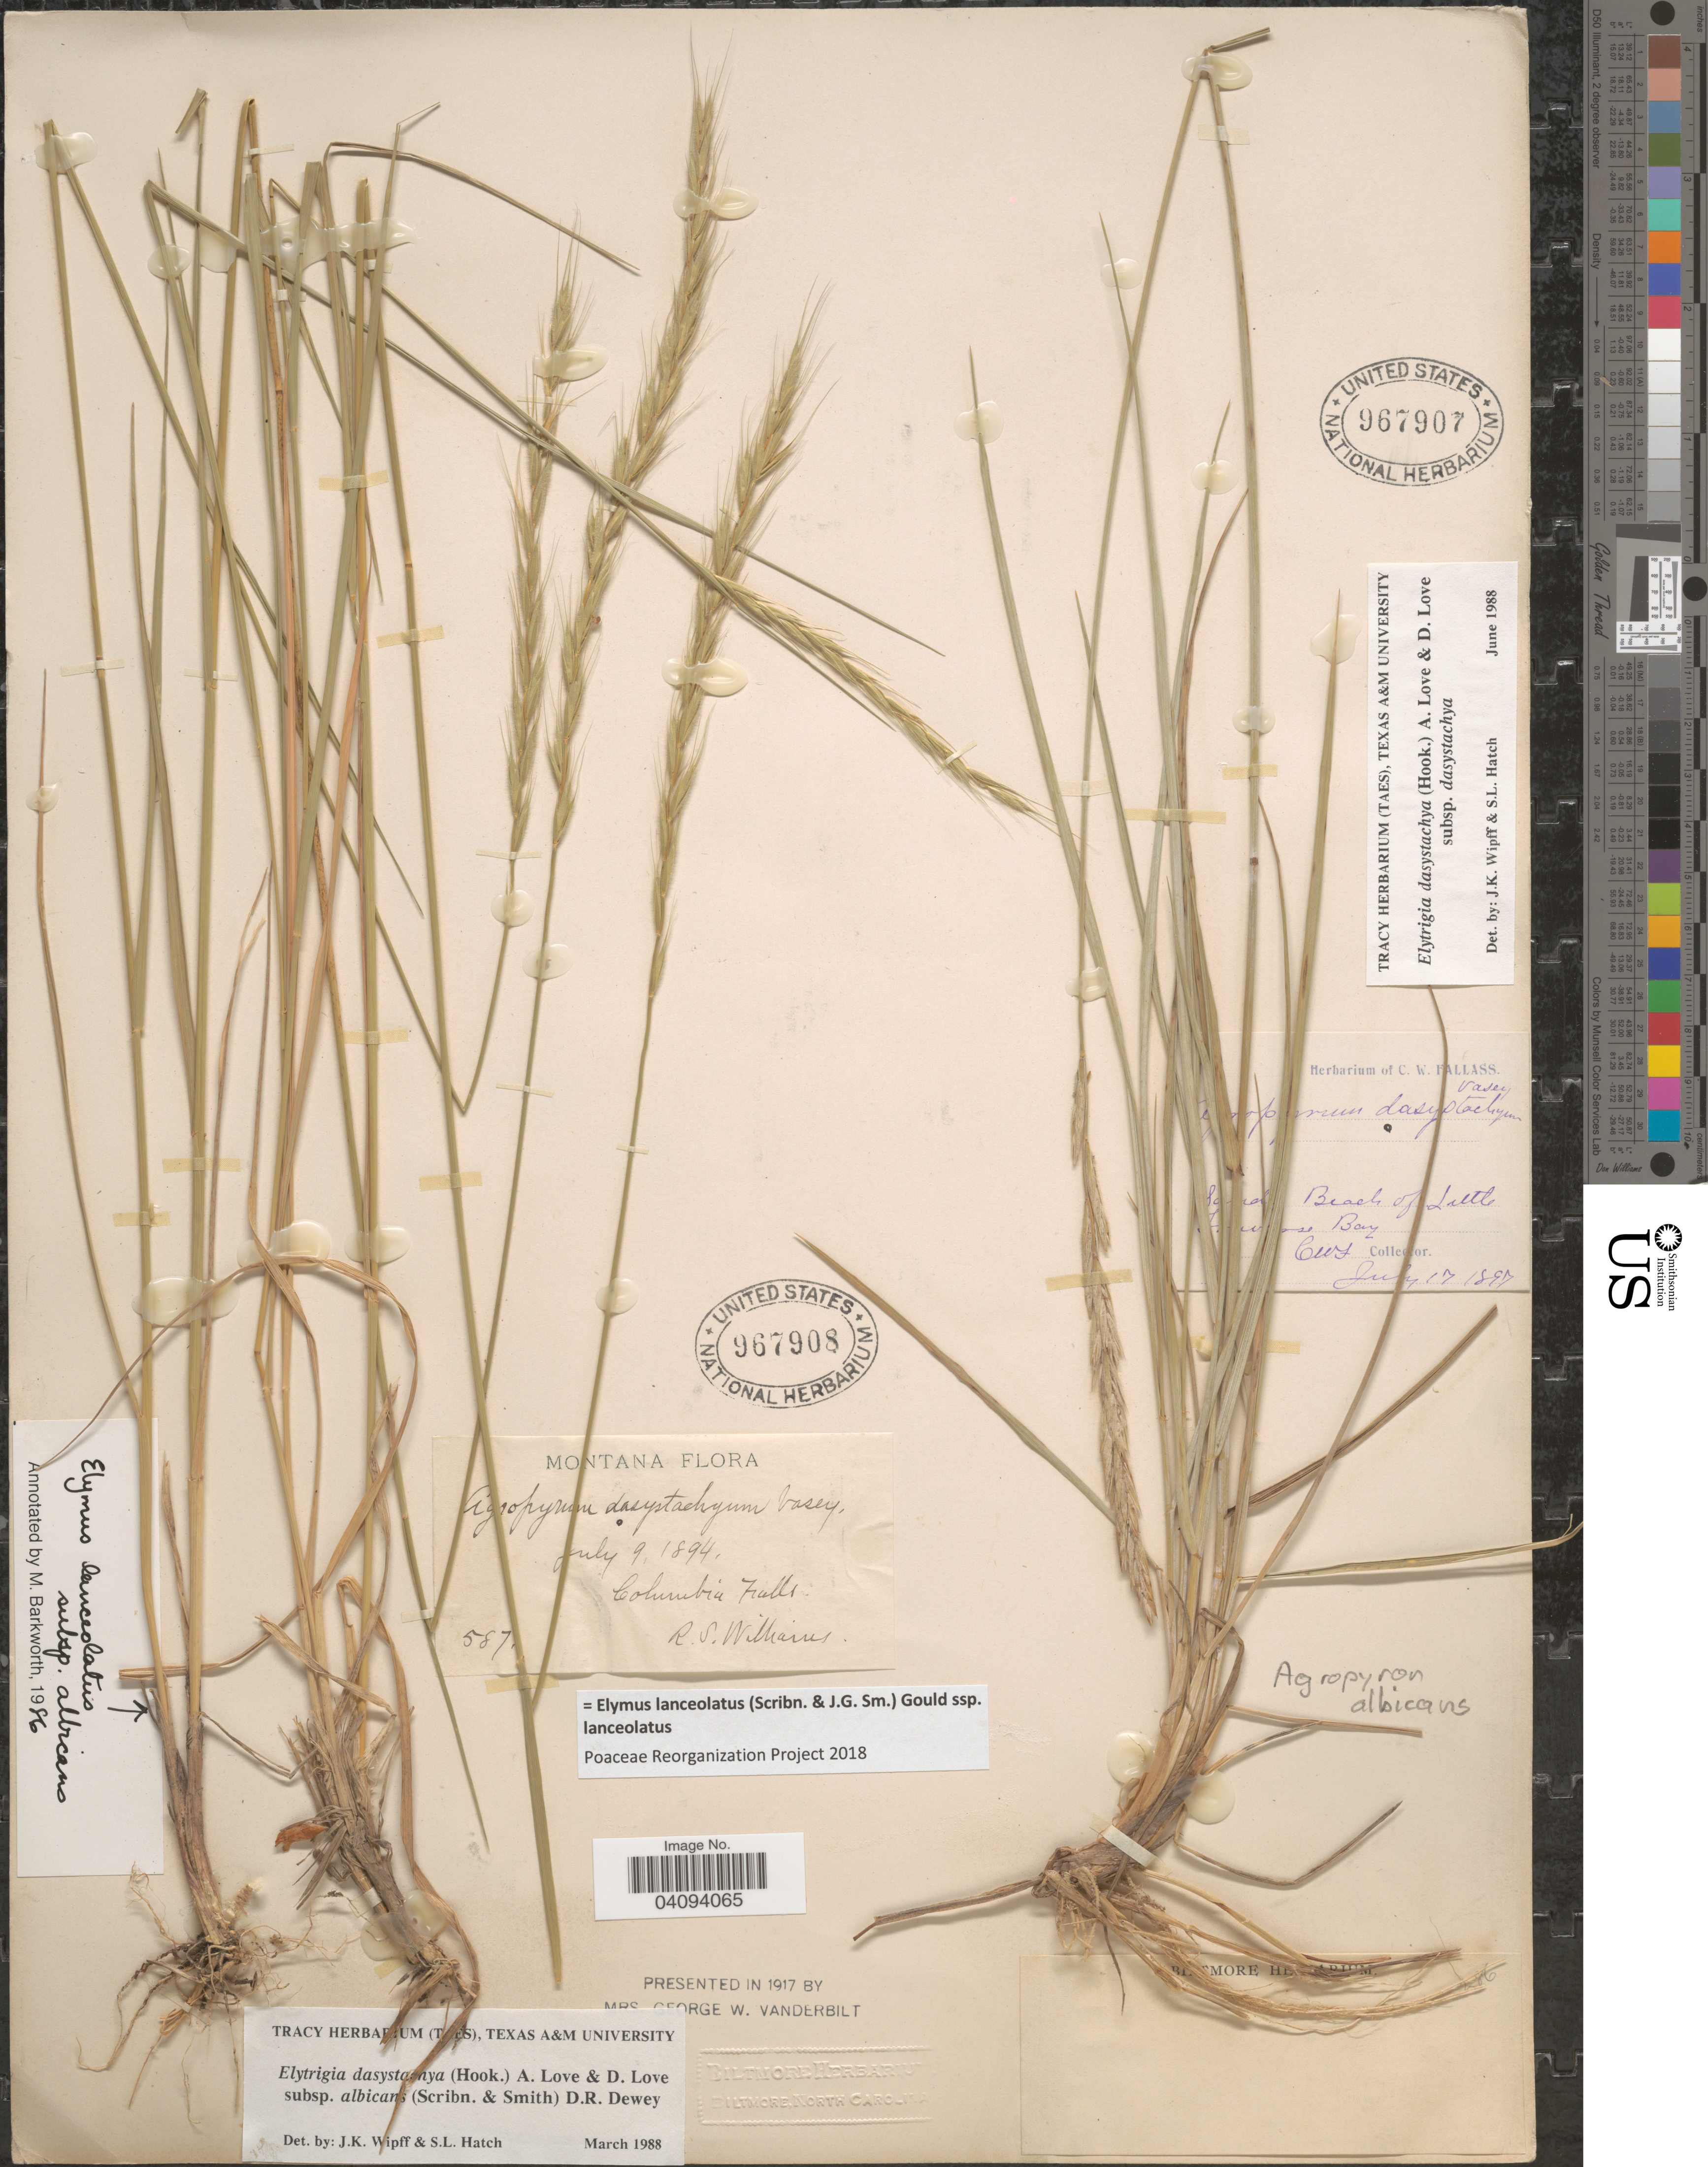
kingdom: Plantae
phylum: Tracheophyta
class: Liliopsida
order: Poales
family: Poaceae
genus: Elymus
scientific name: Elymus lanceolatus subsp. lanceolatus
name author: (Scribn. & J.G. Sm.) Gould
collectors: R. S. Williams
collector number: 587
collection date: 1894-07-09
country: United States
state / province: Montana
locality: Columbia Falls.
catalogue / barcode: US 967908